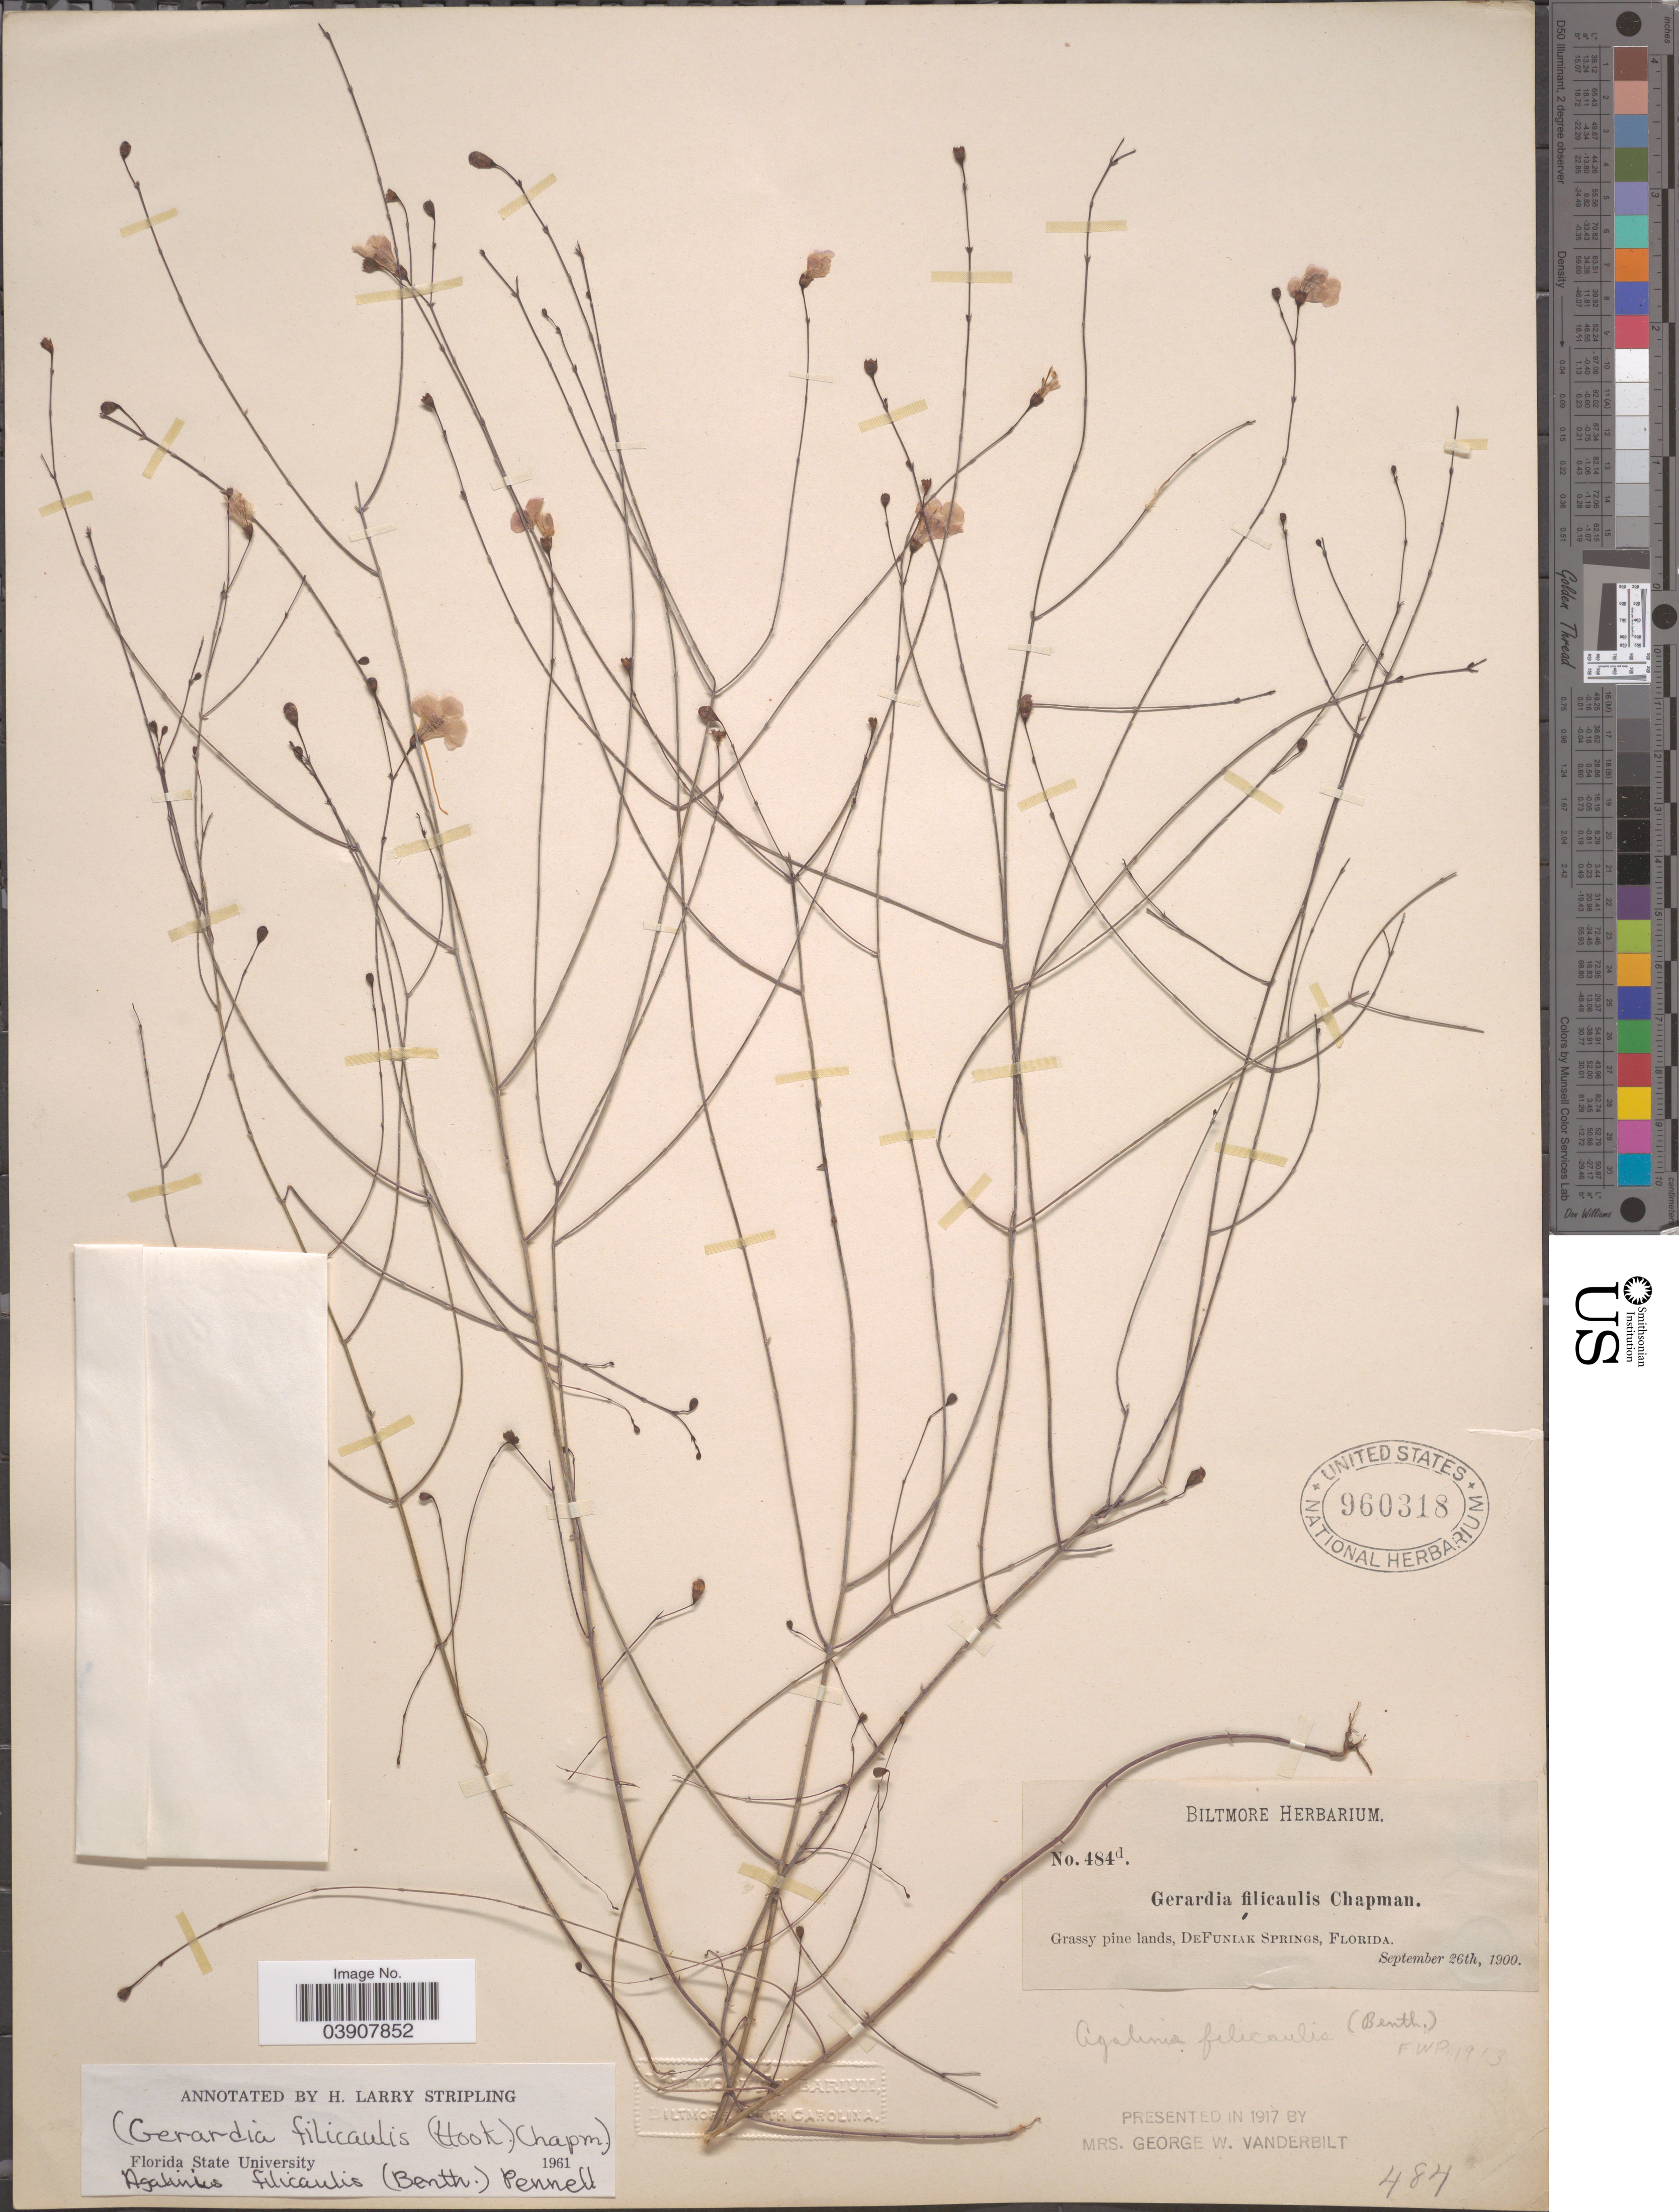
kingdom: Plantae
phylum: Tracheophyta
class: Magnoliopsida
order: Lamiales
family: Orobanchaceae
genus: Agalinis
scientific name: Agalinis filicaulis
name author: (Benth.) Pennell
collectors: ex herb. Biltmore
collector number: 484d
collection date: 1900-09-26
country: United States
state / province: Florida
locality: DeFuniak Springs.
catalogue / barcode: US 960318